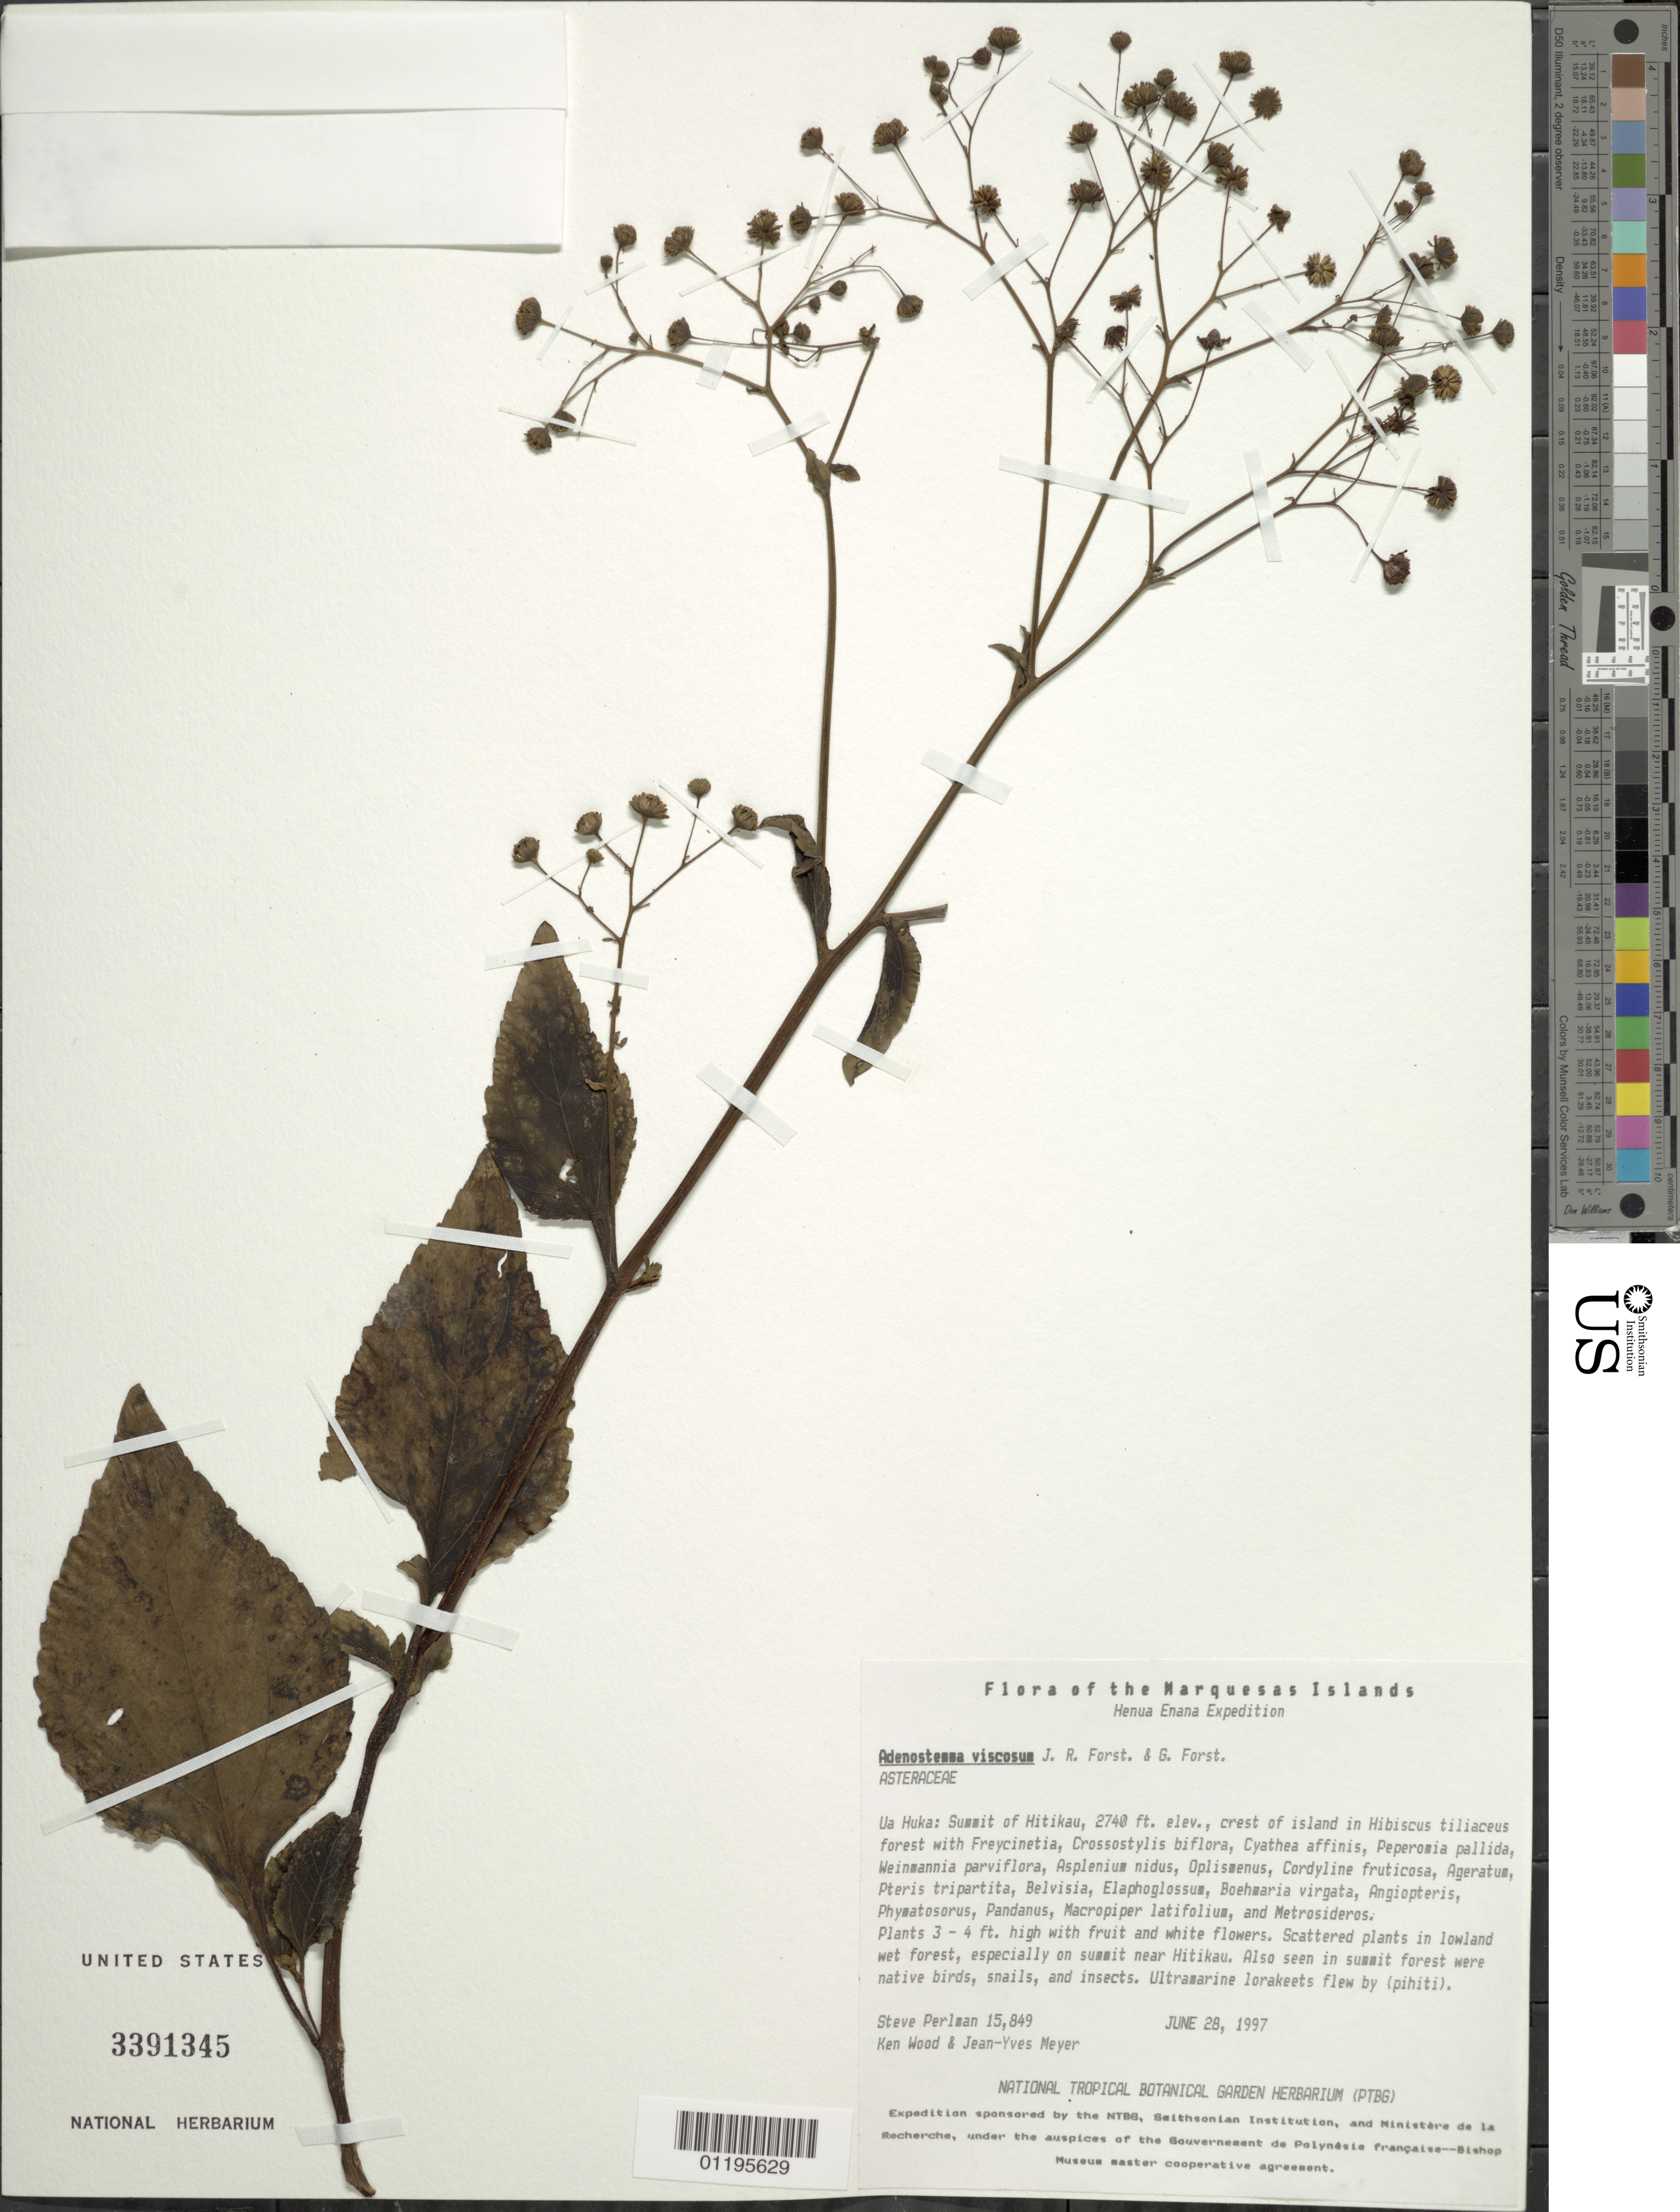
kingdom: Plantae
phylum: Tracheophyta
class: Magnoliopsida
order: Asterales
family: Asteraceae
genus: Adenostemma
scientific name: Adenostemma viscosum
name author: J.R. Forst. & G. Forst.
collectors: S. P. Perlman, K. R. Wood & J.-Y. Meyer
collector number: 15849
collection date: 1997-06-28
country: French Polynesia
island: Ua Huka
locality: Summit of Hitikau, crest of island on summit near Hitikau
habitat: In Hibiscus tiliaceus lowland wet forest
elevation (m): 835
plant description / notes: Also seen in summit forest were native birds, snails, and insects. Ultramarine lorakeets flew by (pihiti).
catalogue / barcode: US 3391345